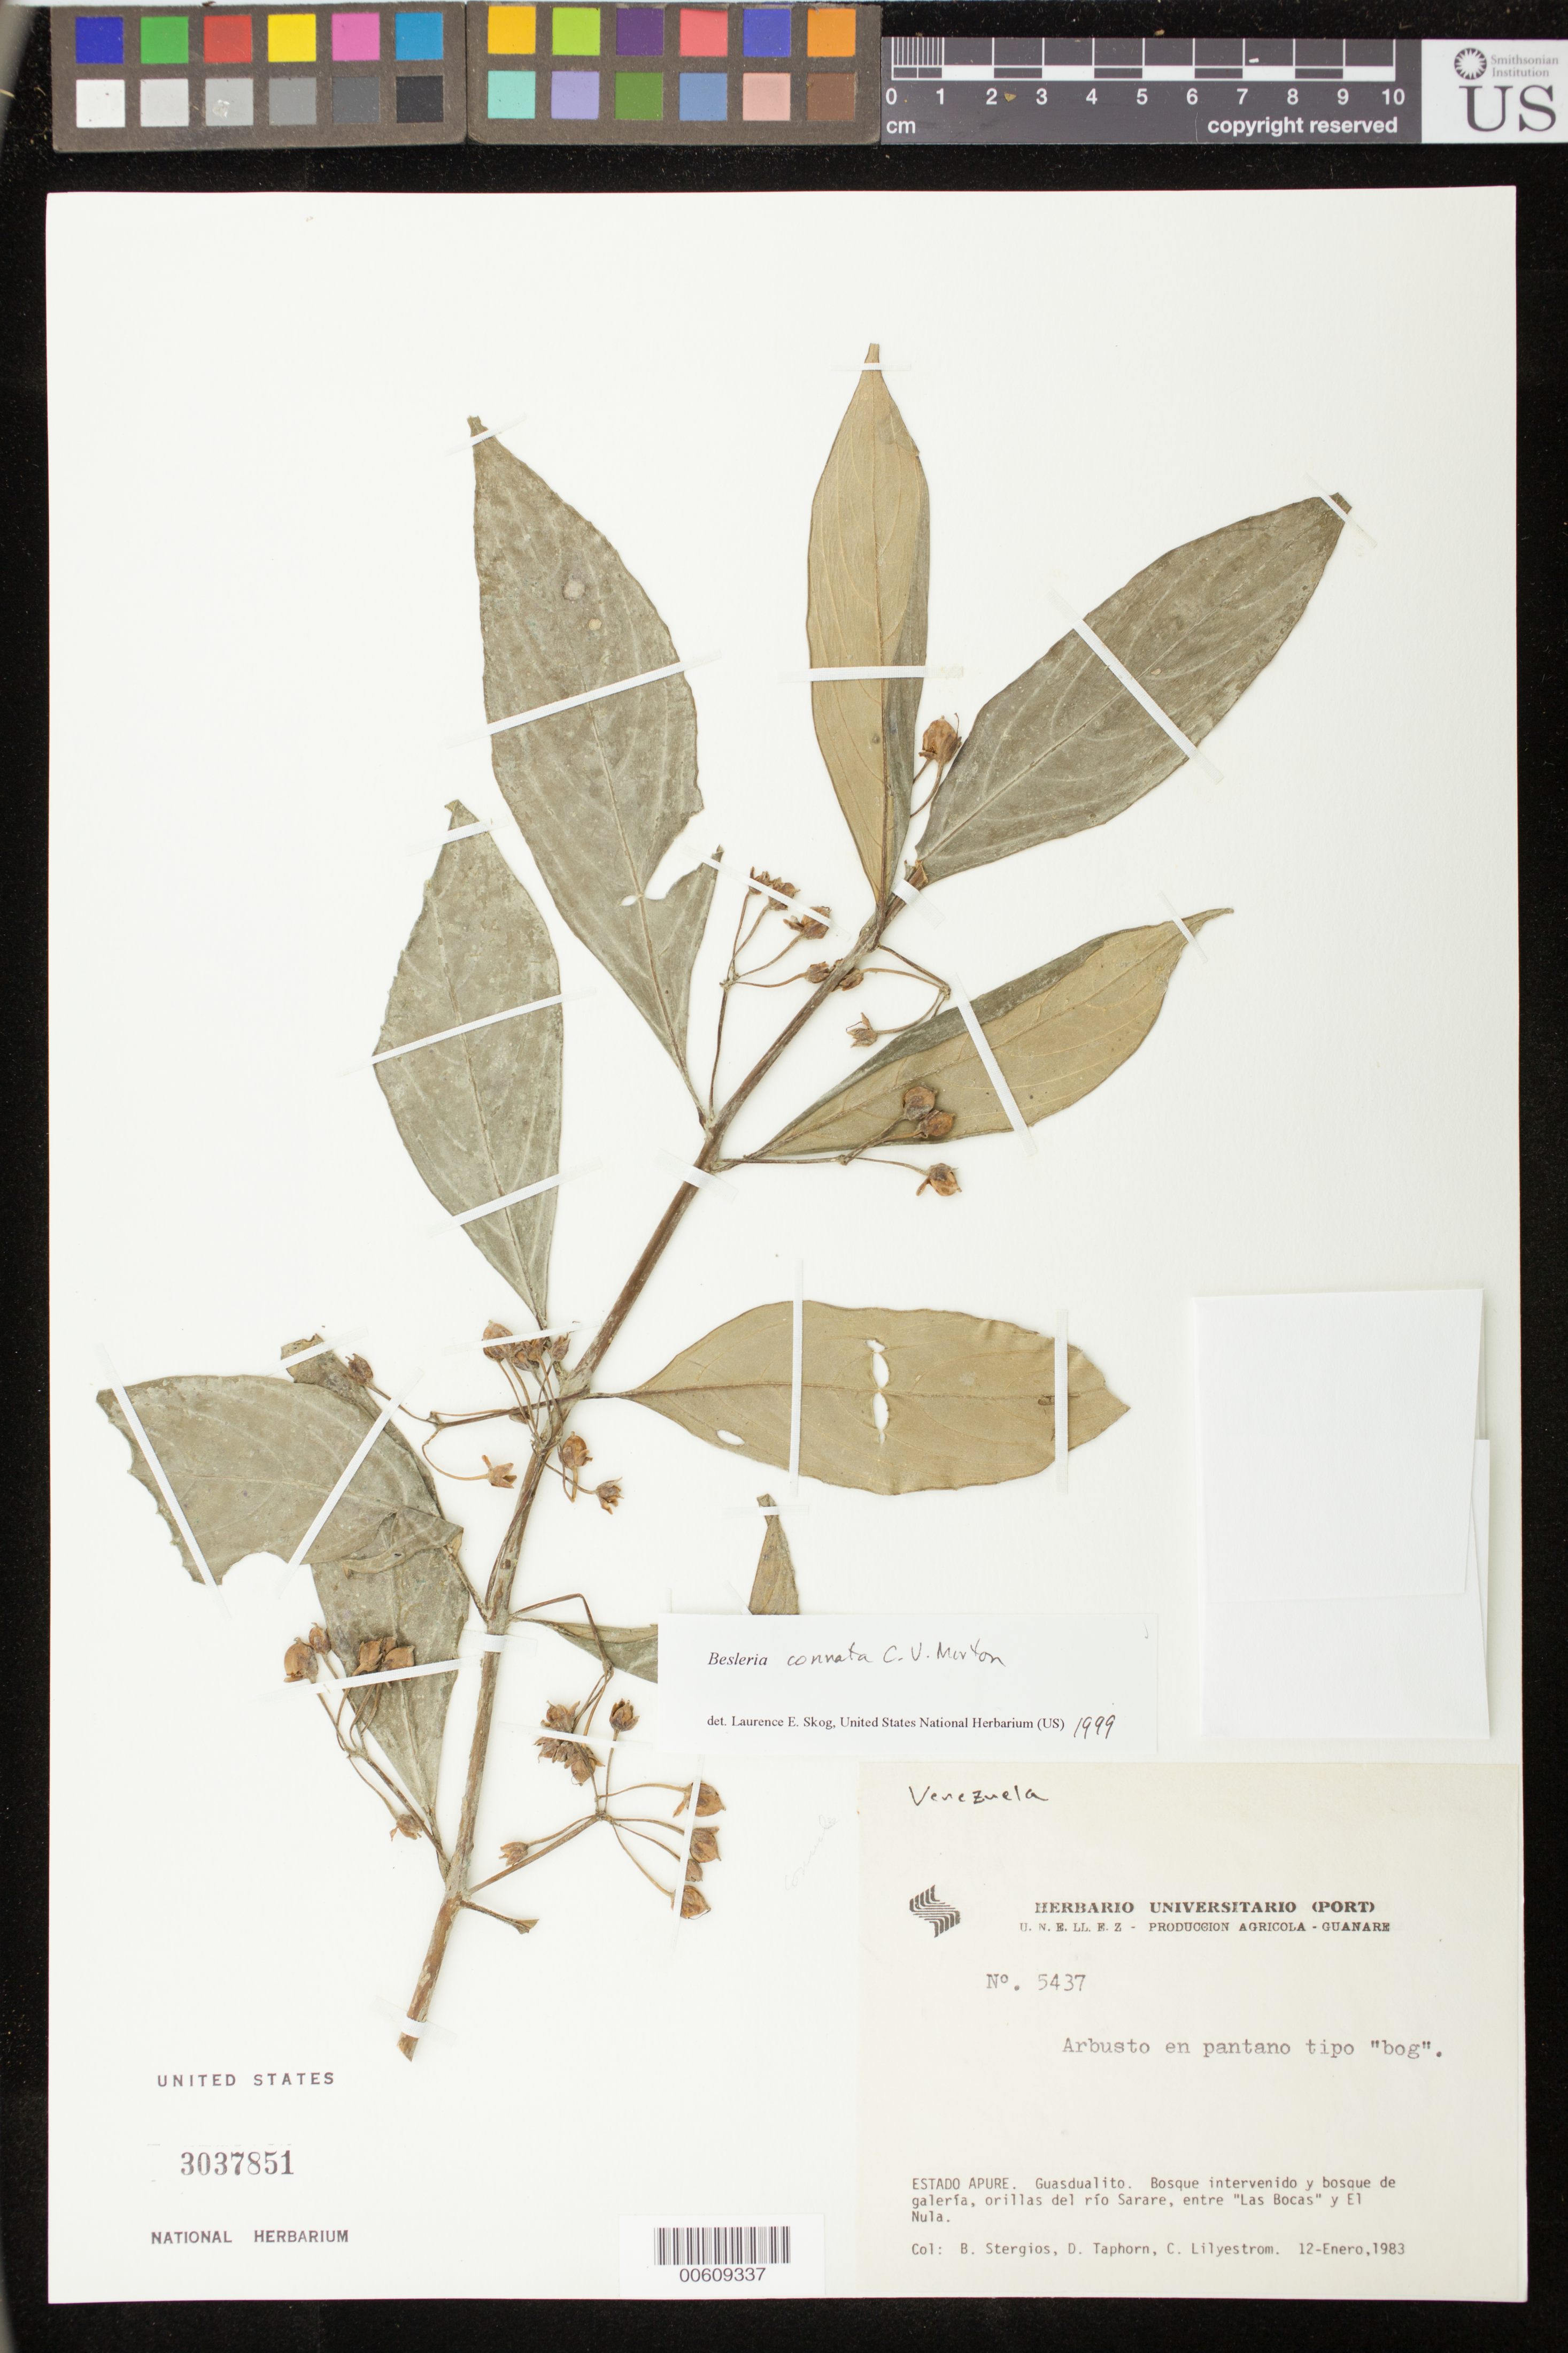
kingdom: Plantae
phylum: Tracheophyta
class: Magnoliopsida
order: Lamiales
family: Gesneriaceae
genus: Besleria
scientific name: Besleria connata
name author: C.V. Morton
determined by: Skog, Laurence E.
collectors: B. G. Stergios, D. Taphorn & C. Lilyestrom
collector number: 5437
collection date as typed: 12 Jan 1983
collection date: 1983-01-12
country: Venezuela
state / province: Apure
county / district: Paez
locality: Guasdualito, orillas del río Sarare, entre "Las Bocas" y El Nula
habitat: Bosque intervenido de galería; en pantano tipo "bog"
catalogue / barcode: US 3037851